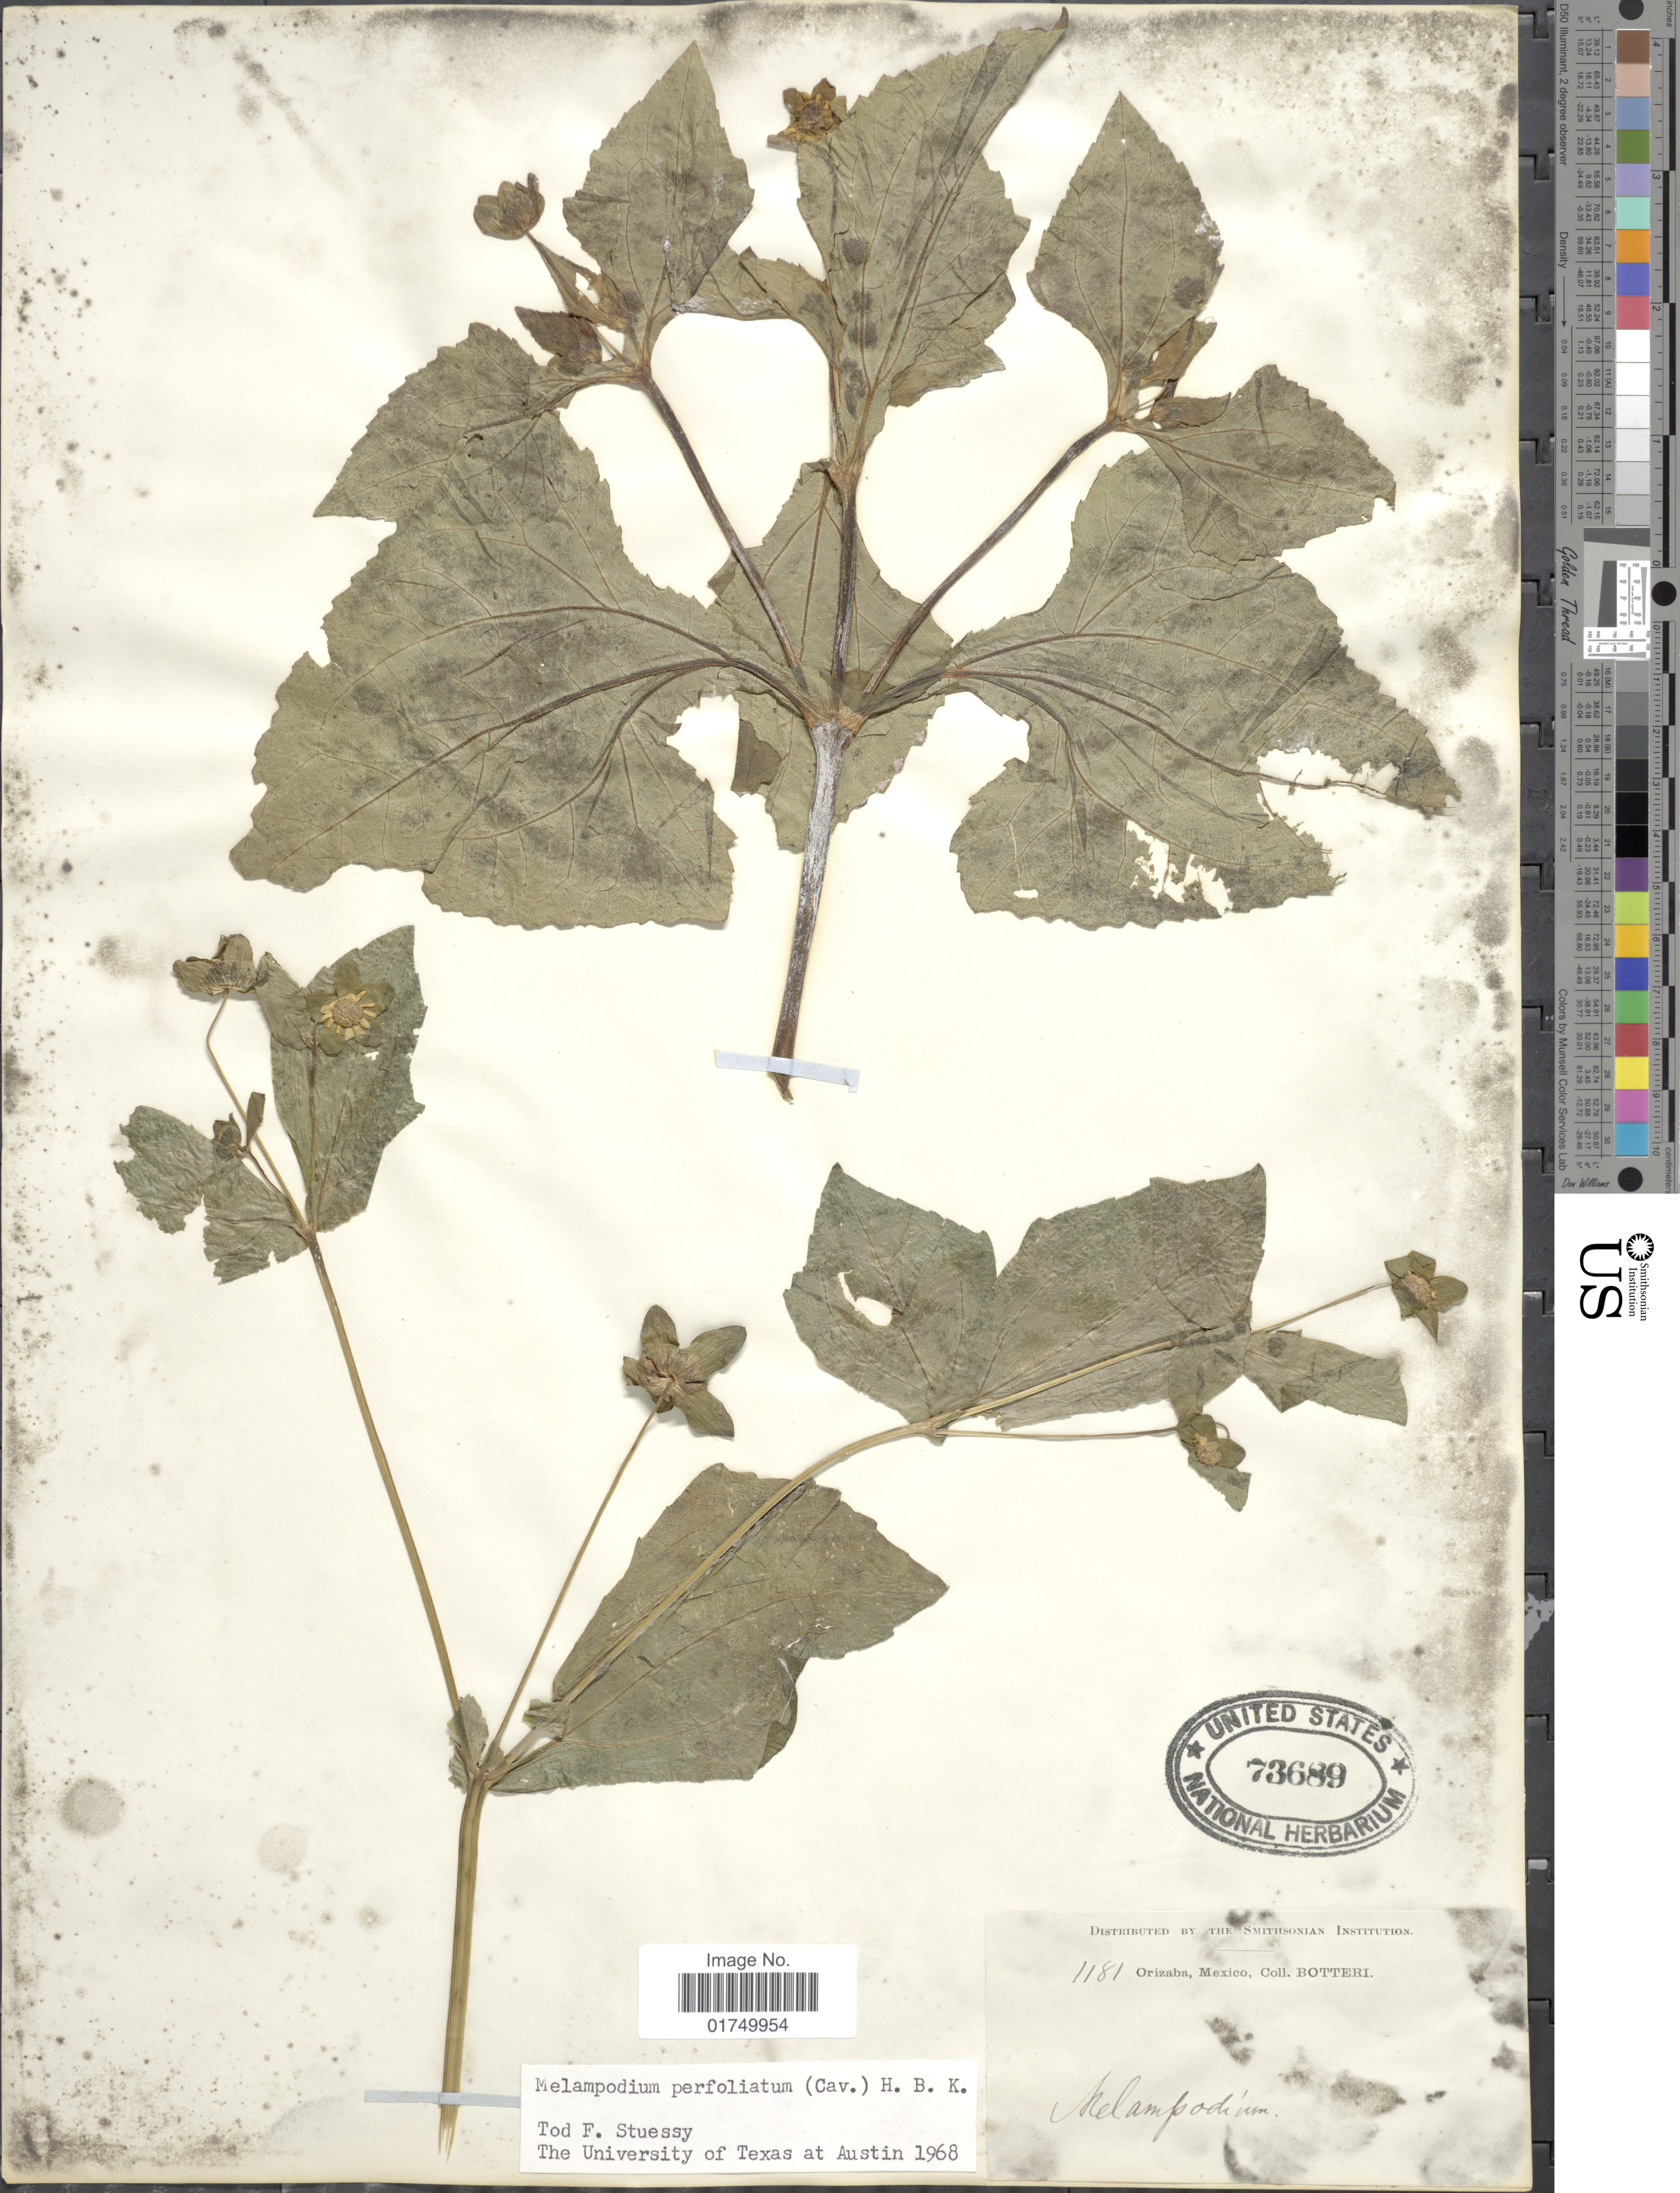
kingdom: Plantae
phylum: Tracheophyta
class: Magnoliopsida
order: Asterales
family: Asteraceae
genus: Melampodium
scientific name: Melampodium perfoliatum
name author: (Cav.) Kunth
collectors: -. Botteri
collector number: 1181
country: Mexico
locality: Orizaba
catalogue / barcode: US 73689